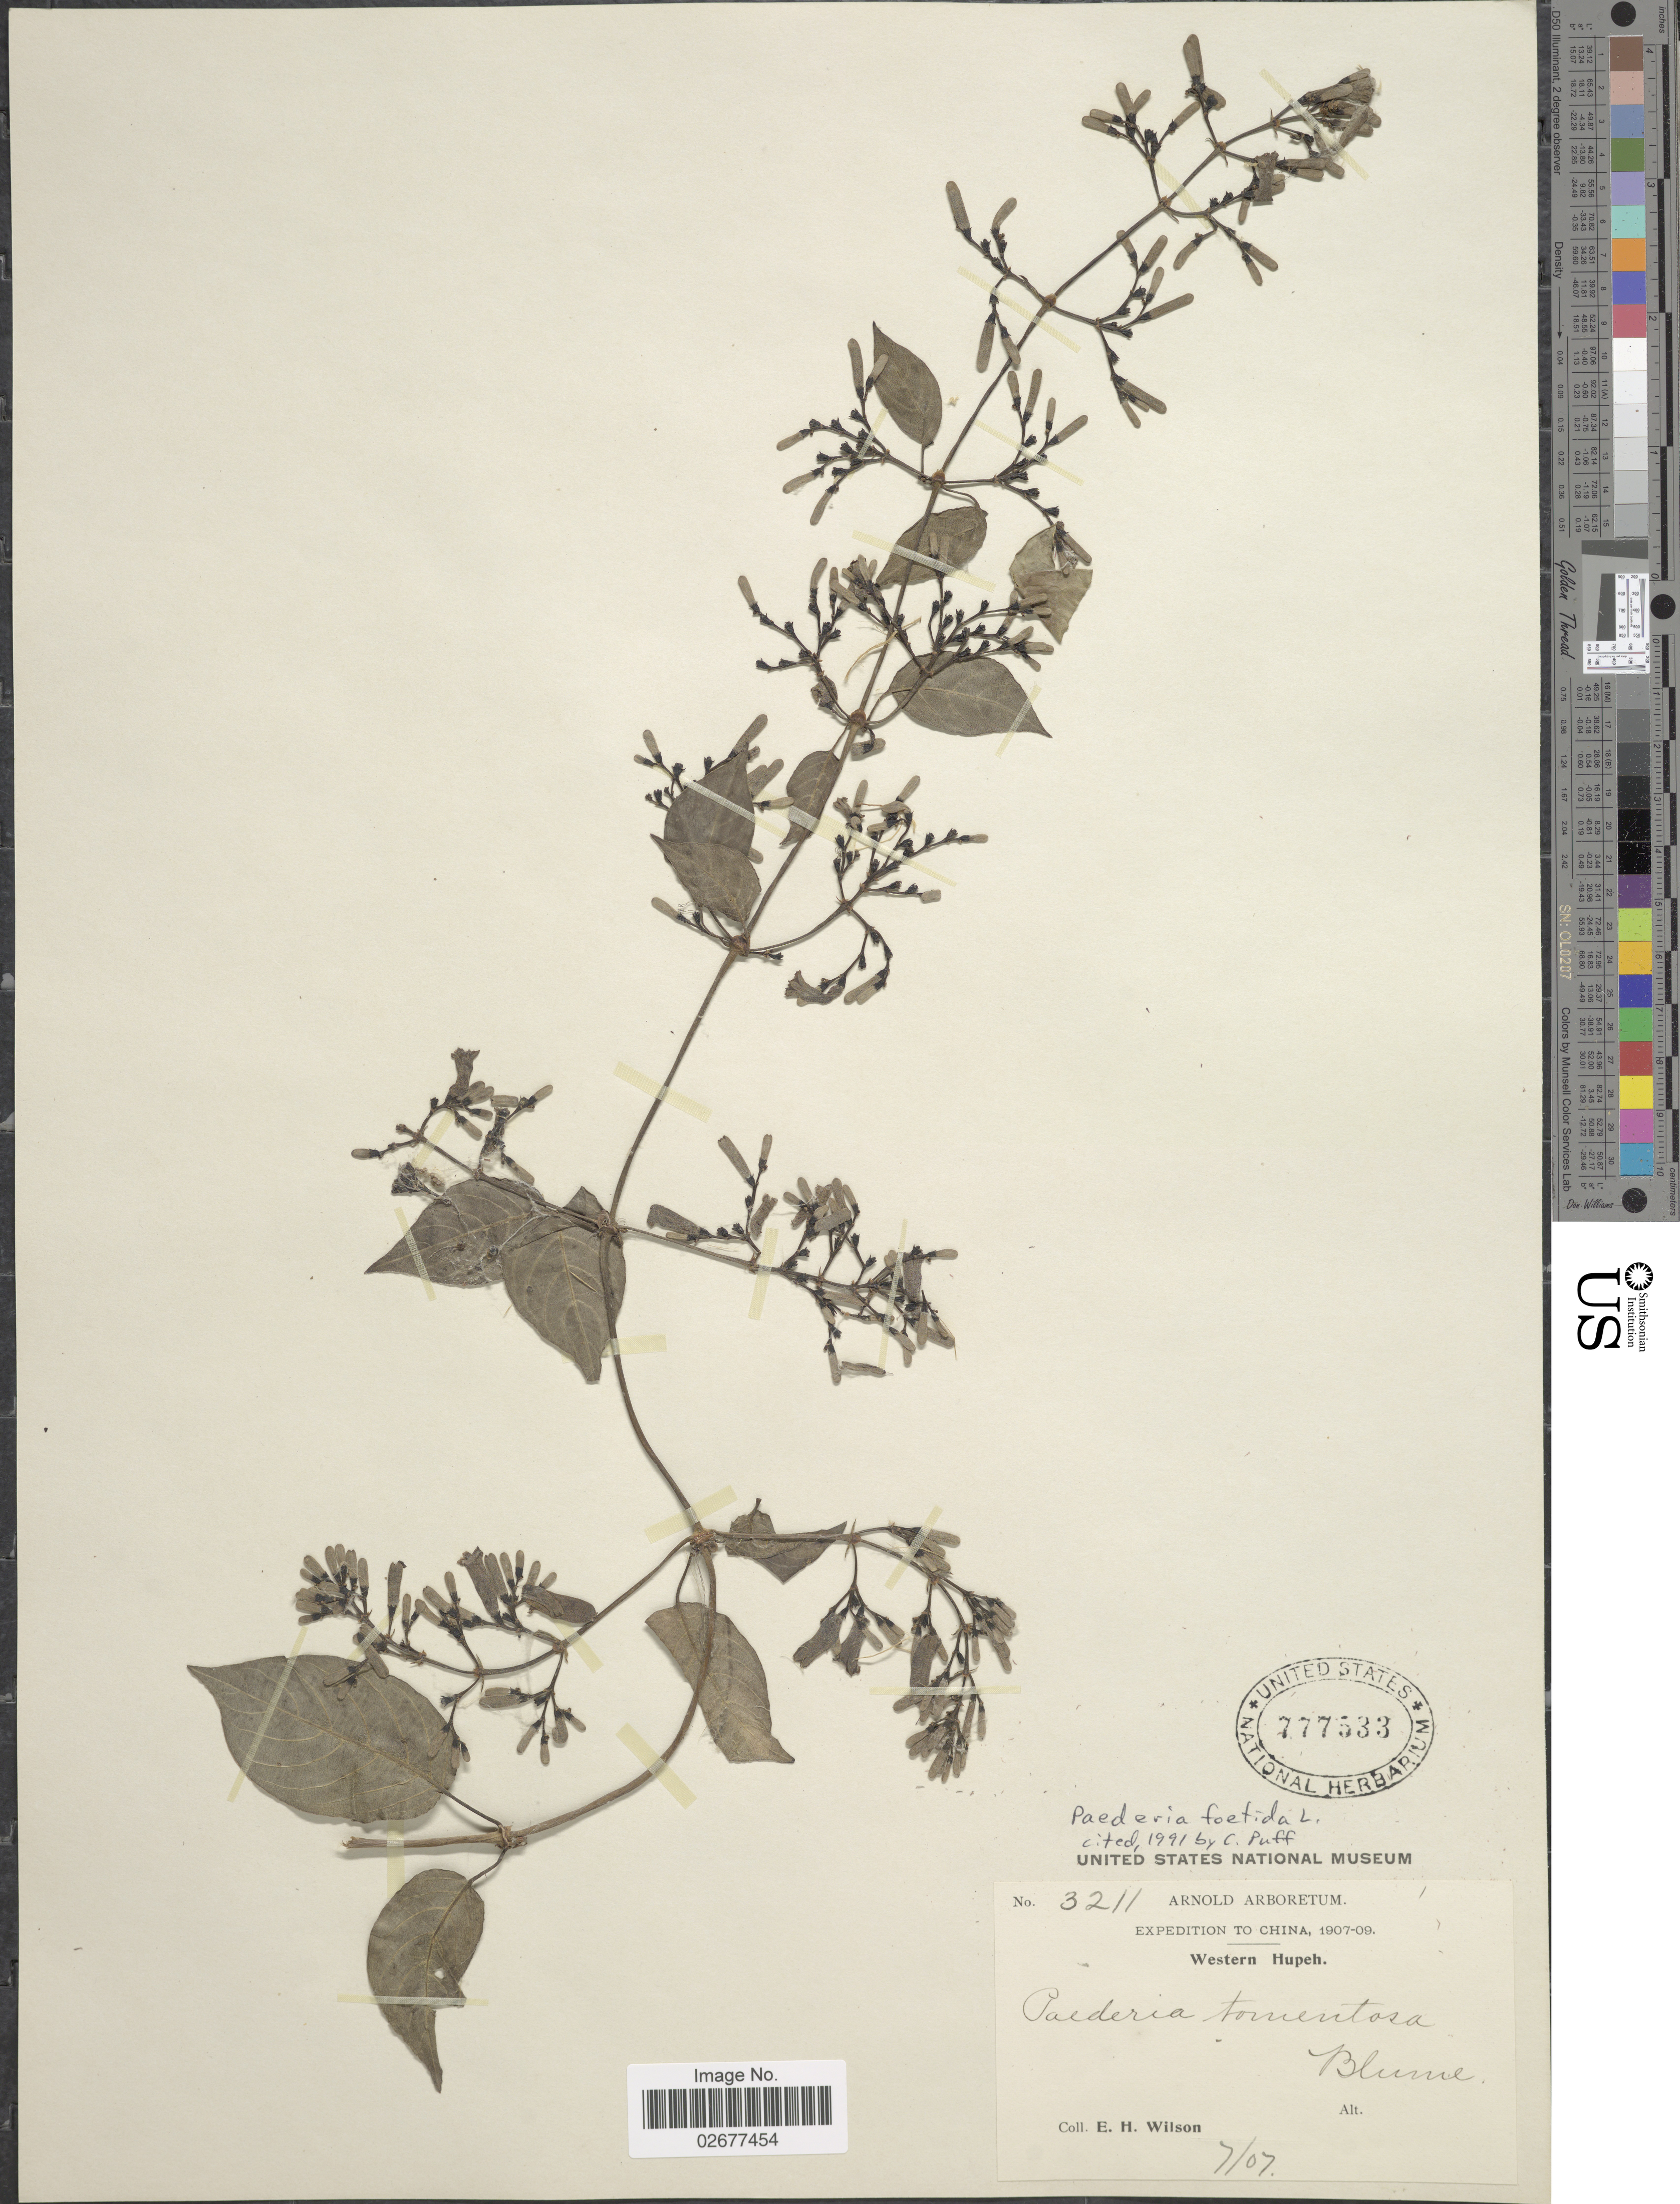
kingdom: Plantae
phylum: Tracheophyta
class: Magnoliopsida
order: Gentianales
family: Rubiaceae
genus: Paederia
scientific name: Paederia foetida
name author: L.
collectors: E. Wilson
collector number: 3211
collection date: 1907-07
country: China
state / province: Hubei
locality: Western Hupeh.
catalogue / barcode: US 777533